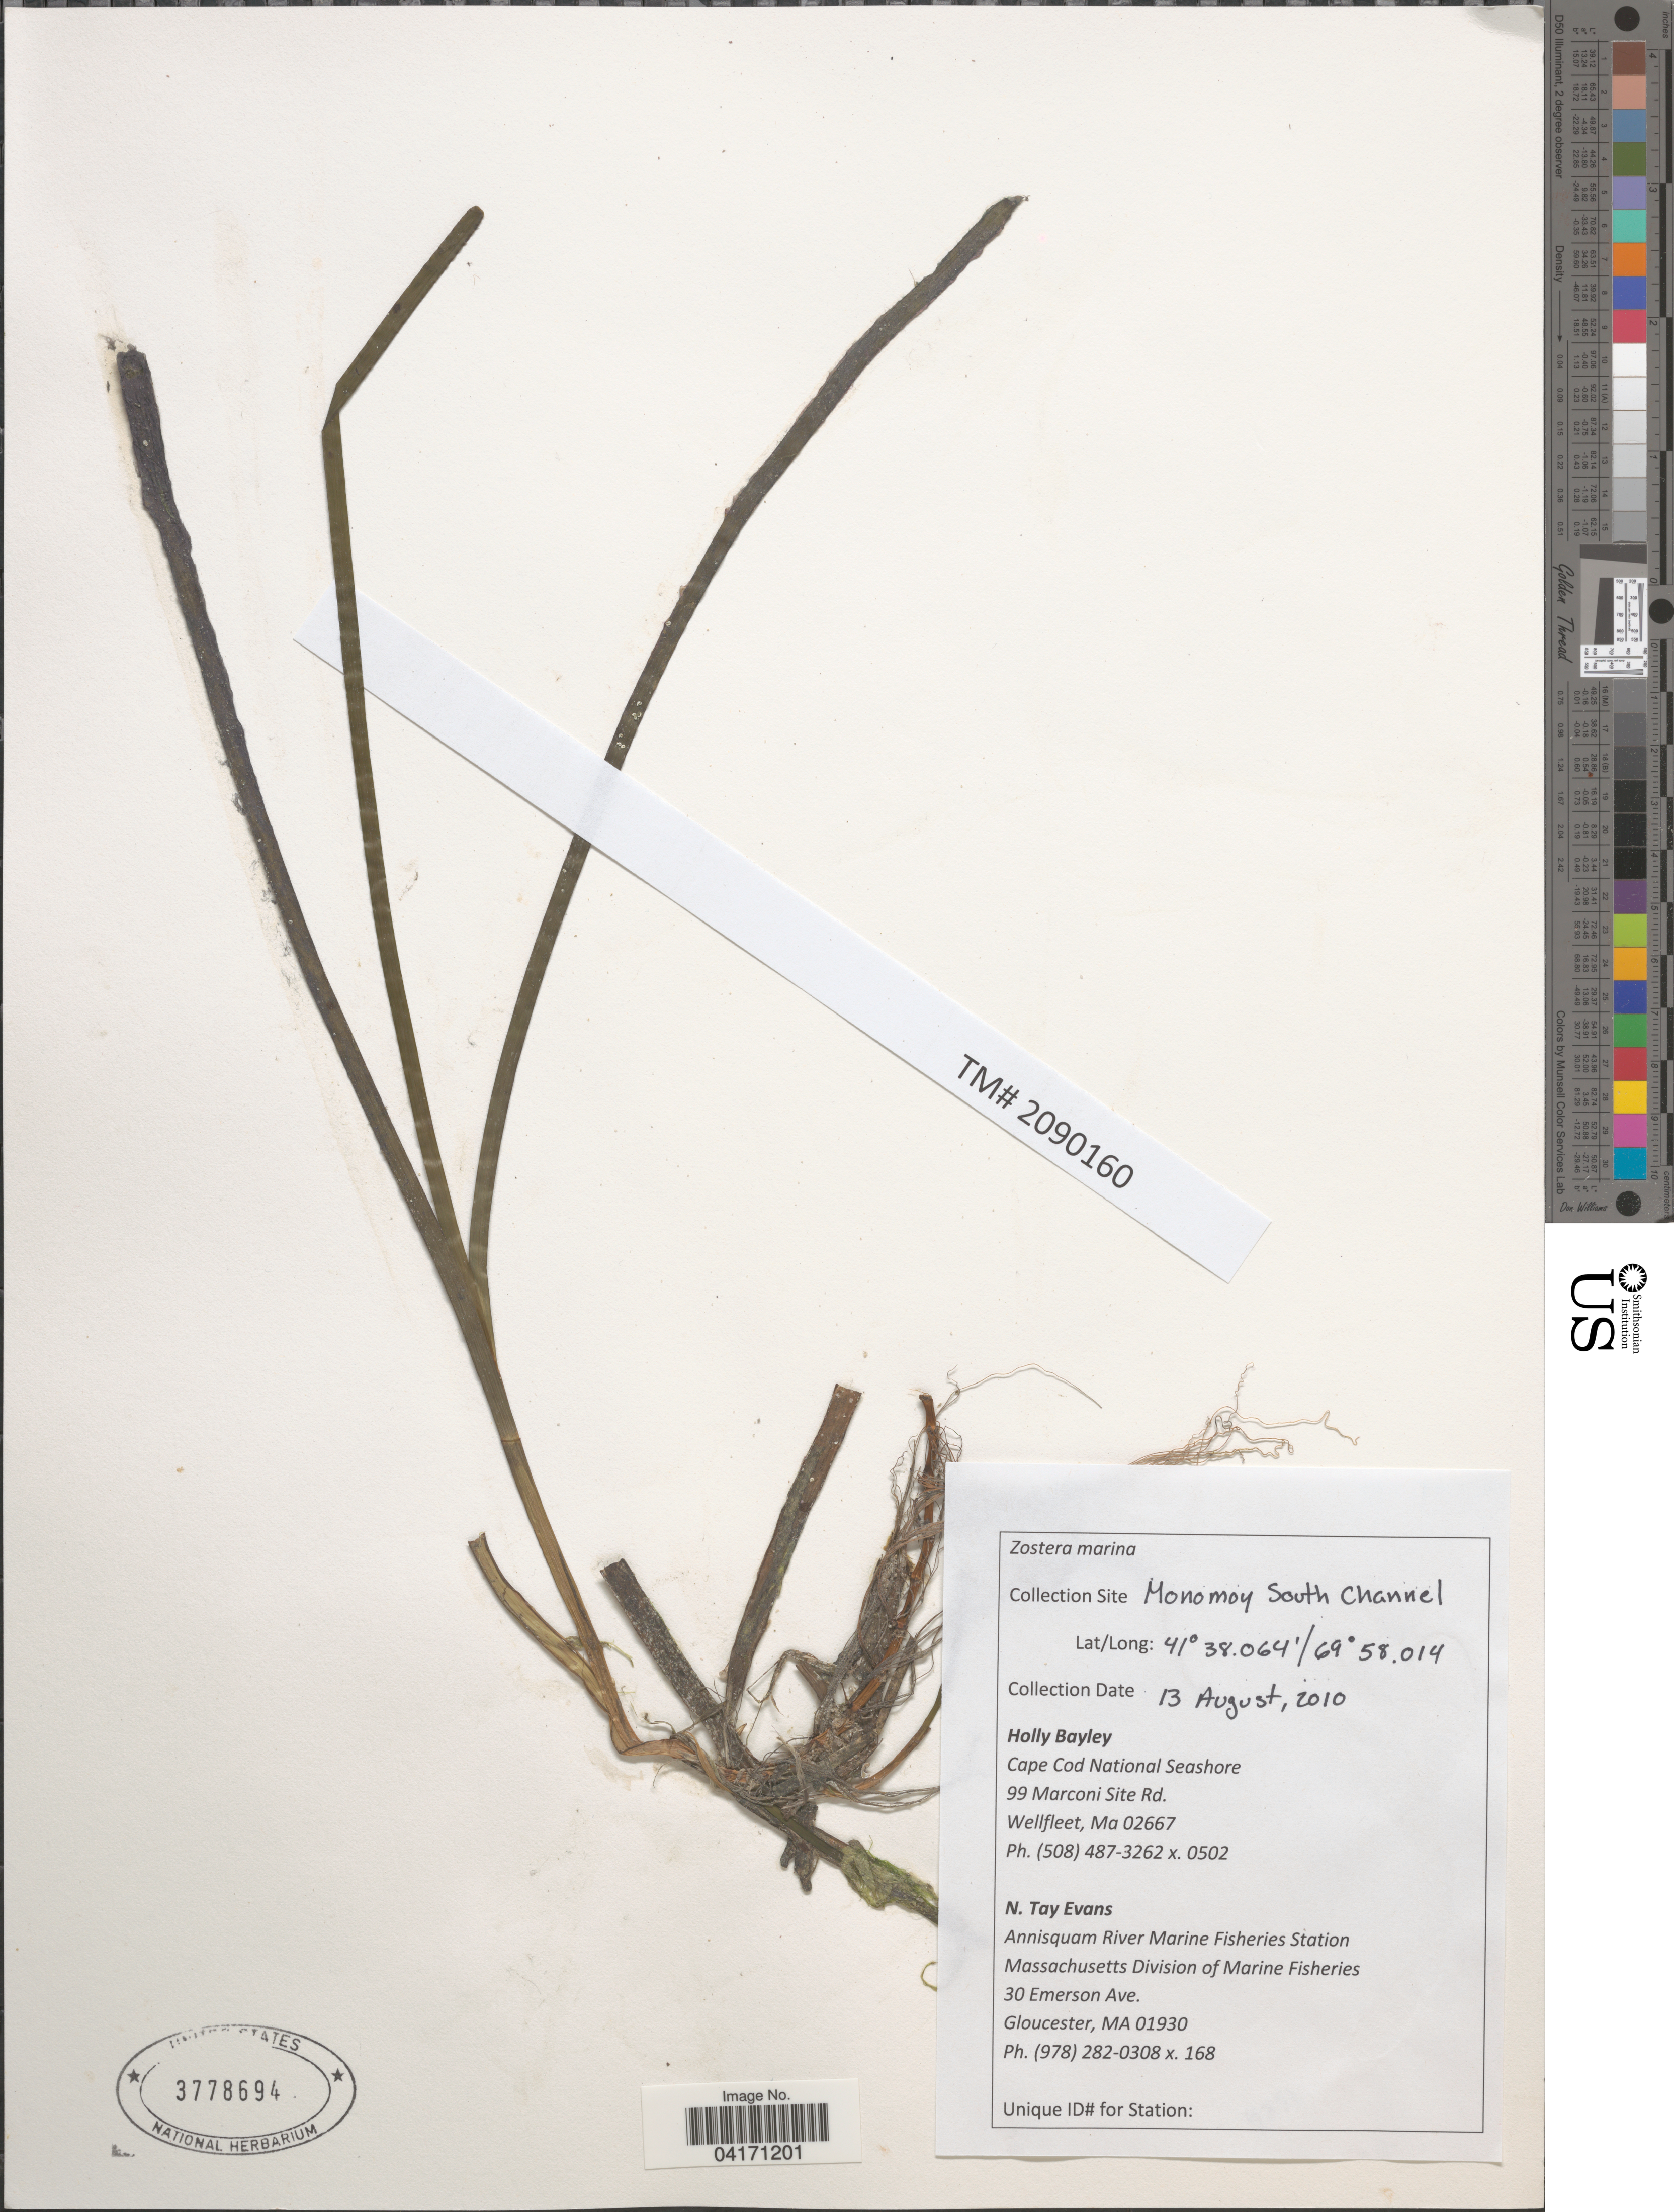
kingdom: Plantae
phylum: Tracheophyta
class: Liliopsida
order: Alismatales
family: Zosteraceae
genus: Zostera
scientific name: Zostera marina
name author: L.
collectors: H. Bayley & N. Evans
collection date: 2010-08-13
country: United States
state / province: Massachusetts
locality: Monomoy South Channel.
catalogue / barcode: US 3778694